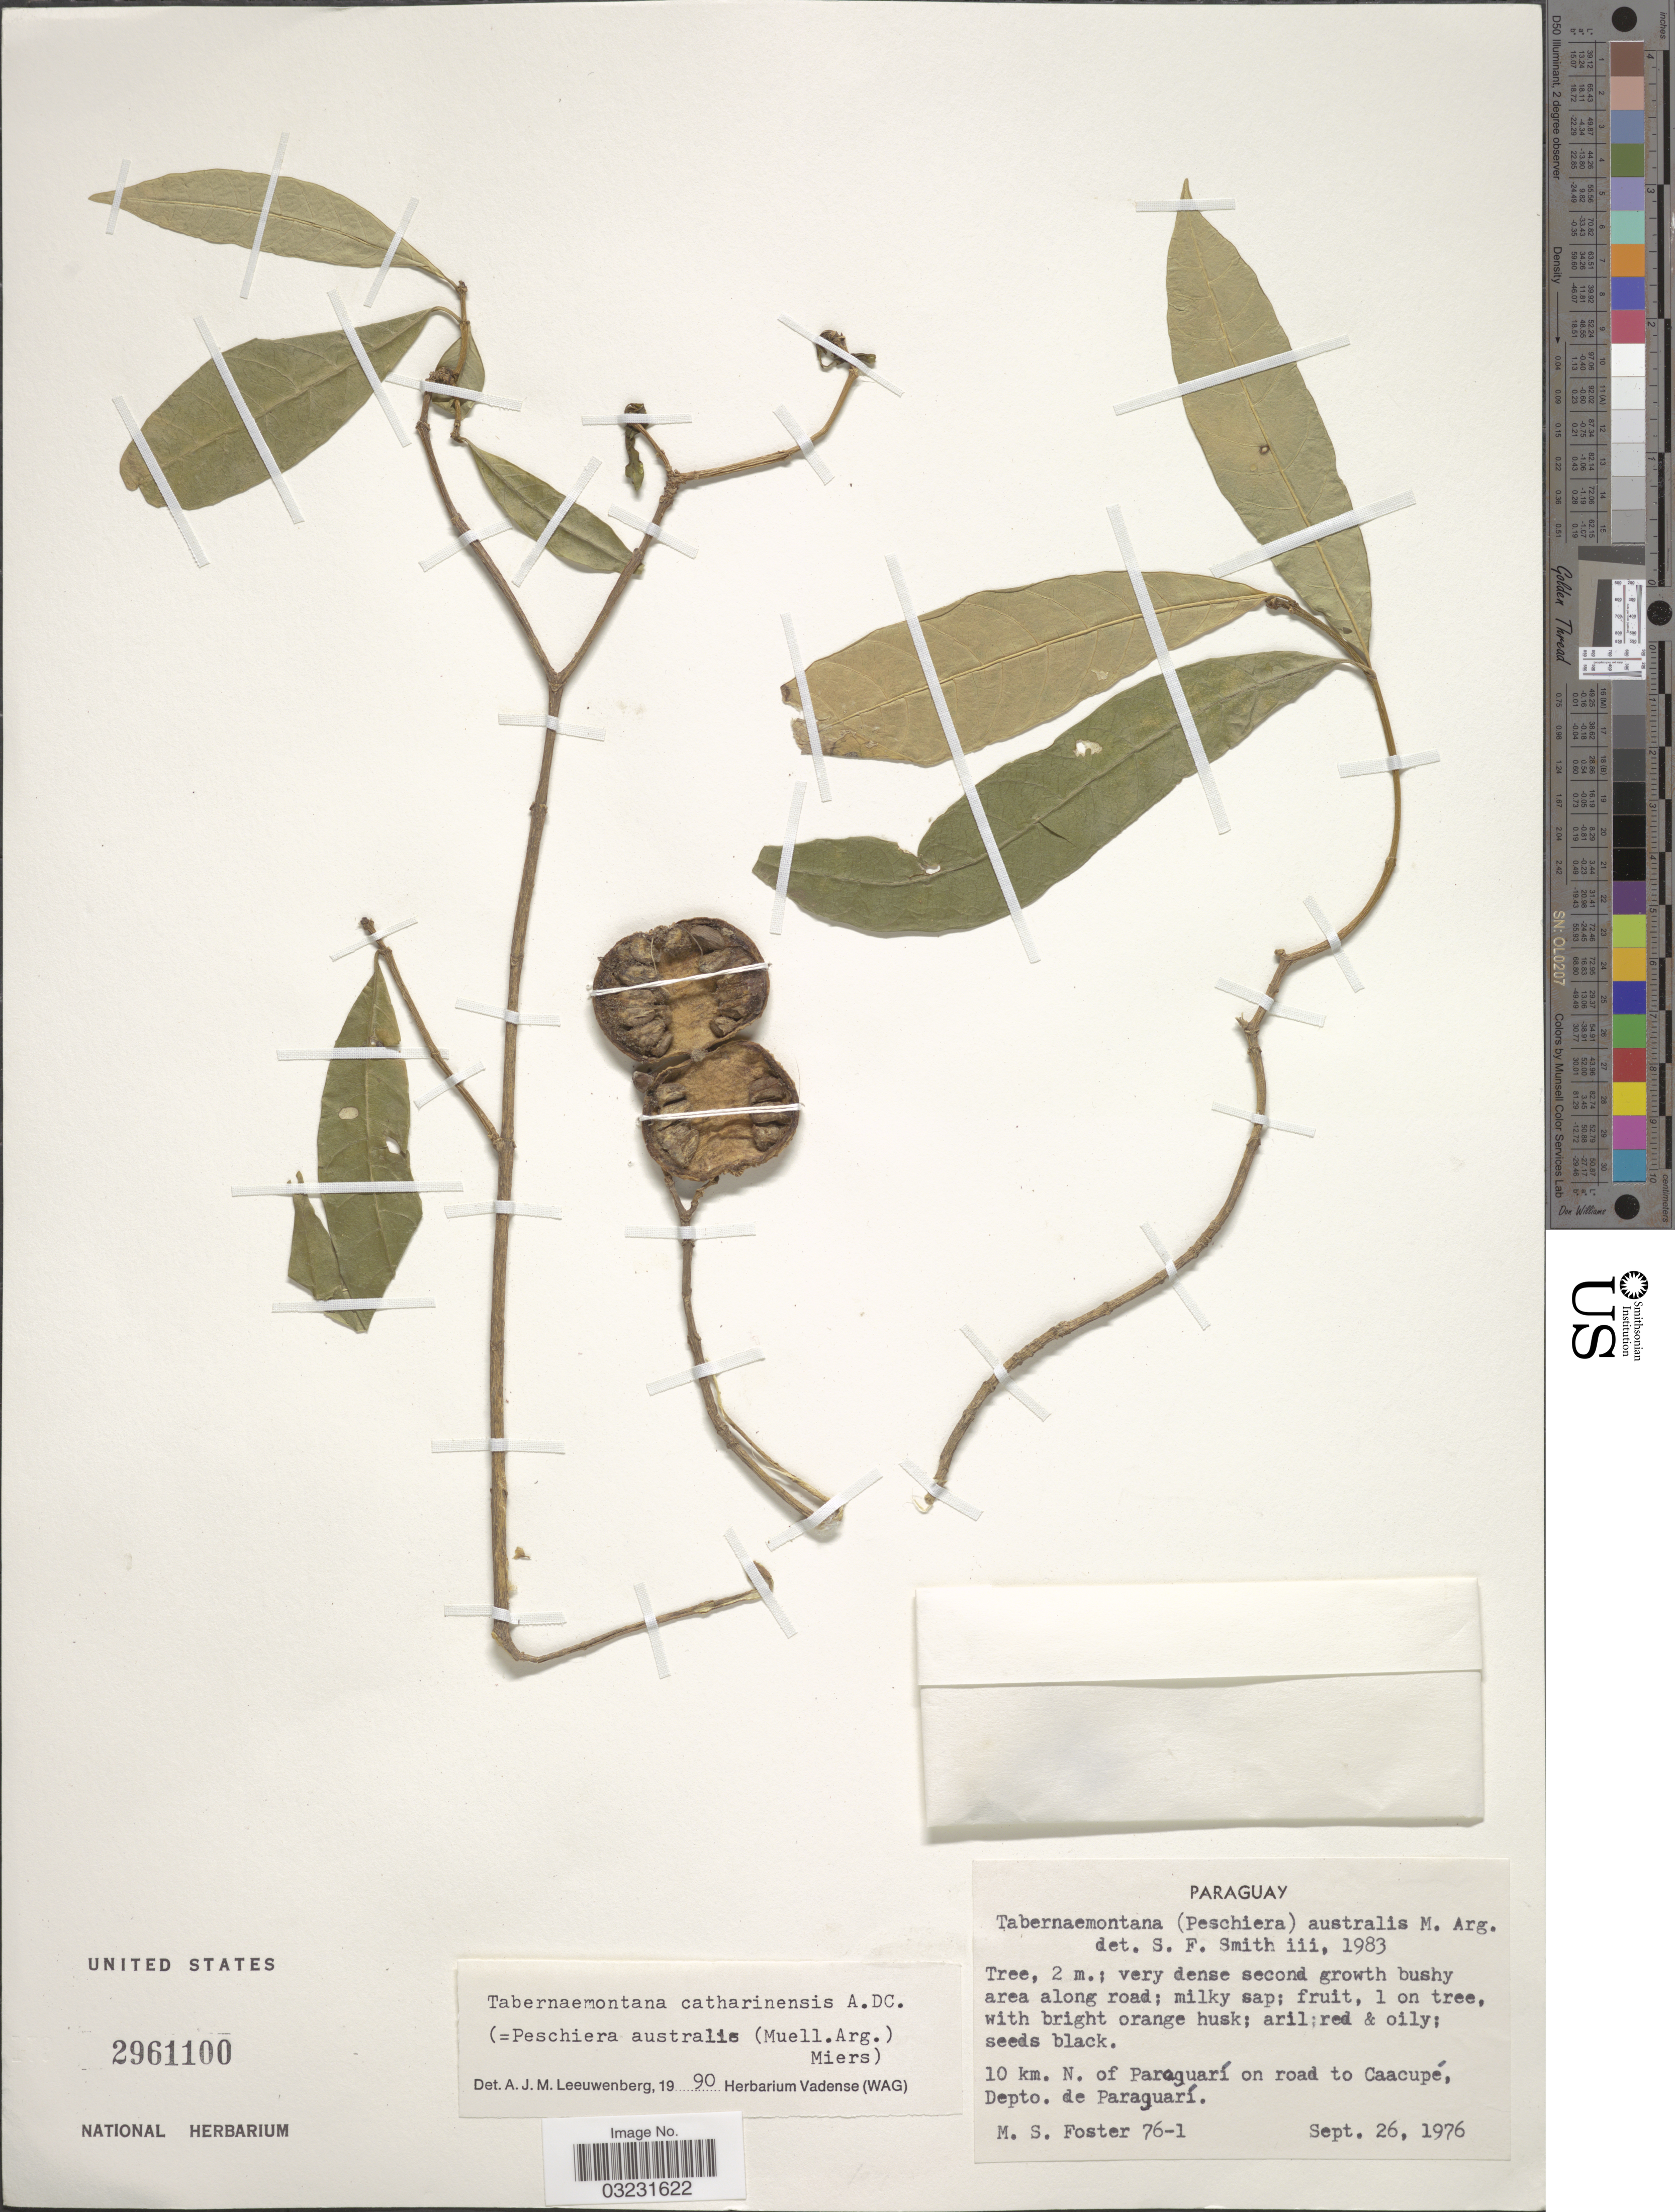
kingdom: Plantae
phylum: Tracheophyta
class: Magnoliopsida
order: Gentianales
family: Apocynaceae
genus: Tabernaemontana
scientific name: Tabernaemontana catharinensis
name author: A. DC.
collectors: M. Foster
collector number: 76-1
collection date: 1976-09-26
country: Paraguay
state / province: Paraguari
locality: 10 km. N. of Paraguarí on road to Caacupé, Depto. de Paraguarí.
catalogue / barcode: US 2961100